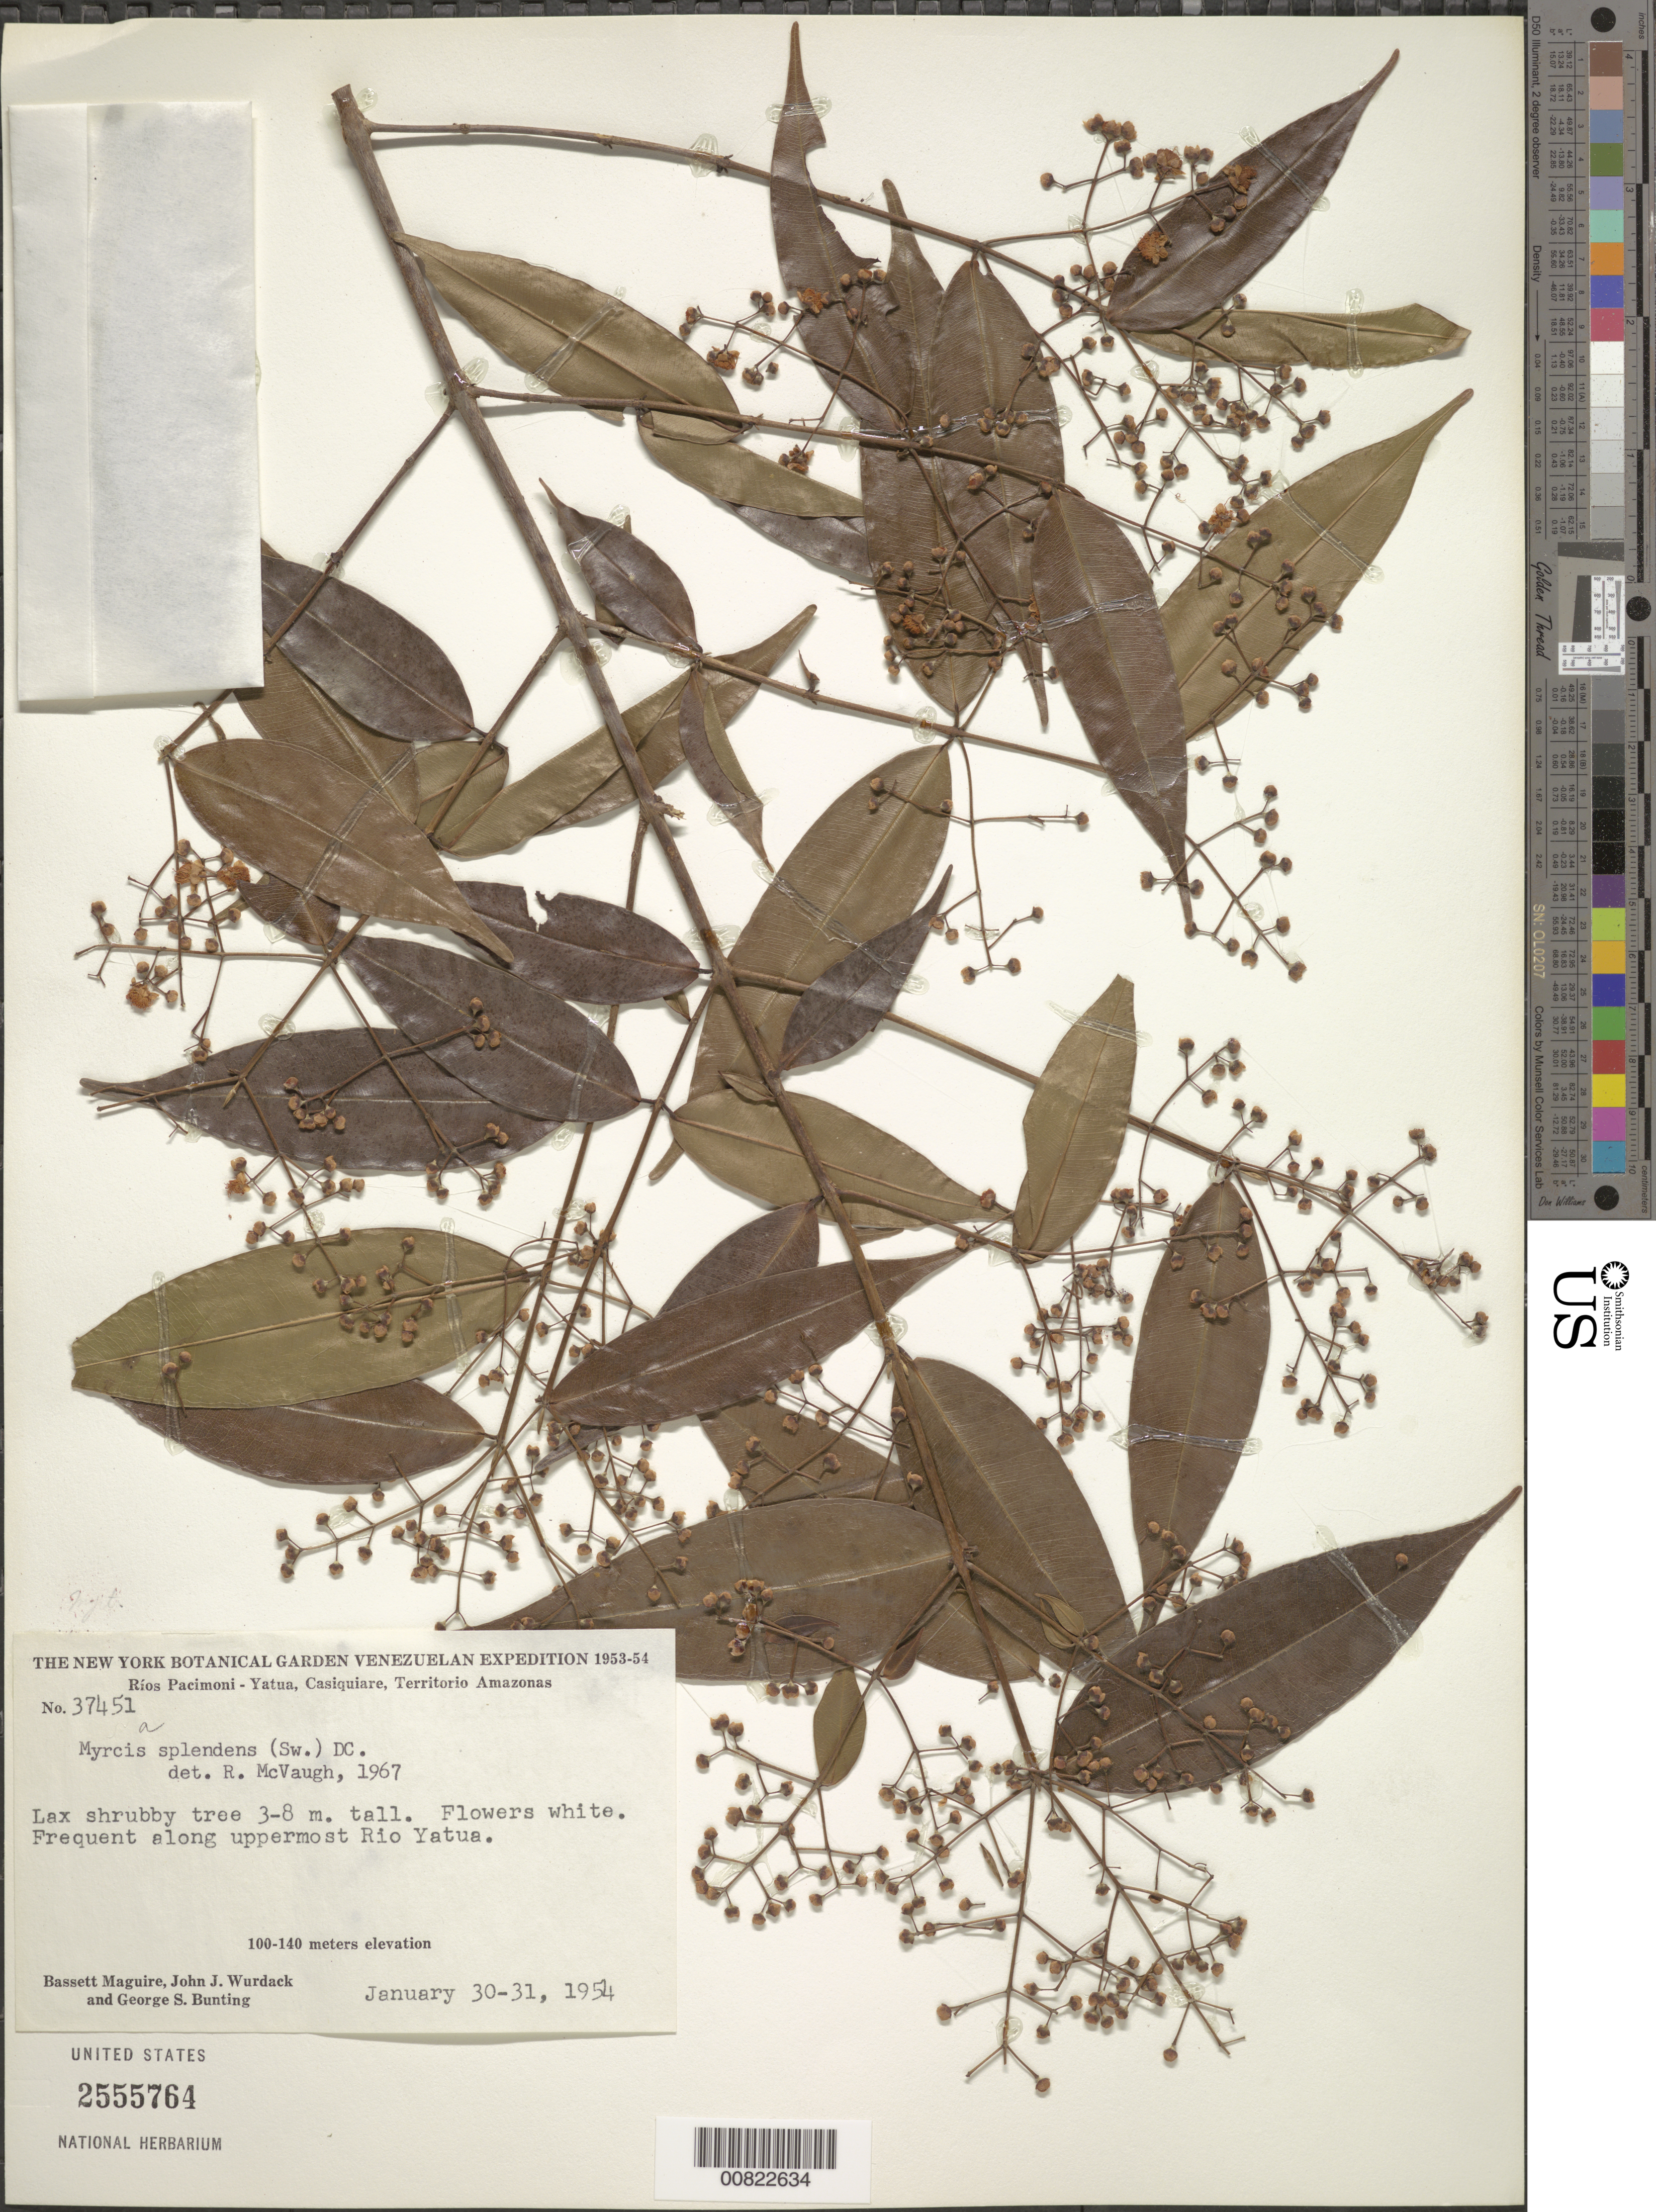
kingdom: Plantae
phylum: Tracheophyta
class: Magnoliopsida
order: Myrtales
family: Myrtaceae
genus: Myrcia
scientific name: Myrcia splendens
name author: (Sw.) DC.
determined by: McVaugh, R.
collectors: B. Maguire, J. J. Wurdack & G. S. Bunting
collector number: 37451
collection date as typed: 30-Jan-54 to 31-Jan-54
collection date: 1954-01-30/1954-01-31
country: Venezuela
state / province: Amazonas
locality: Río Yatua, uppermost part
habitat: Along river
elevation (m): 100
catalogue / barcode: US 2555764